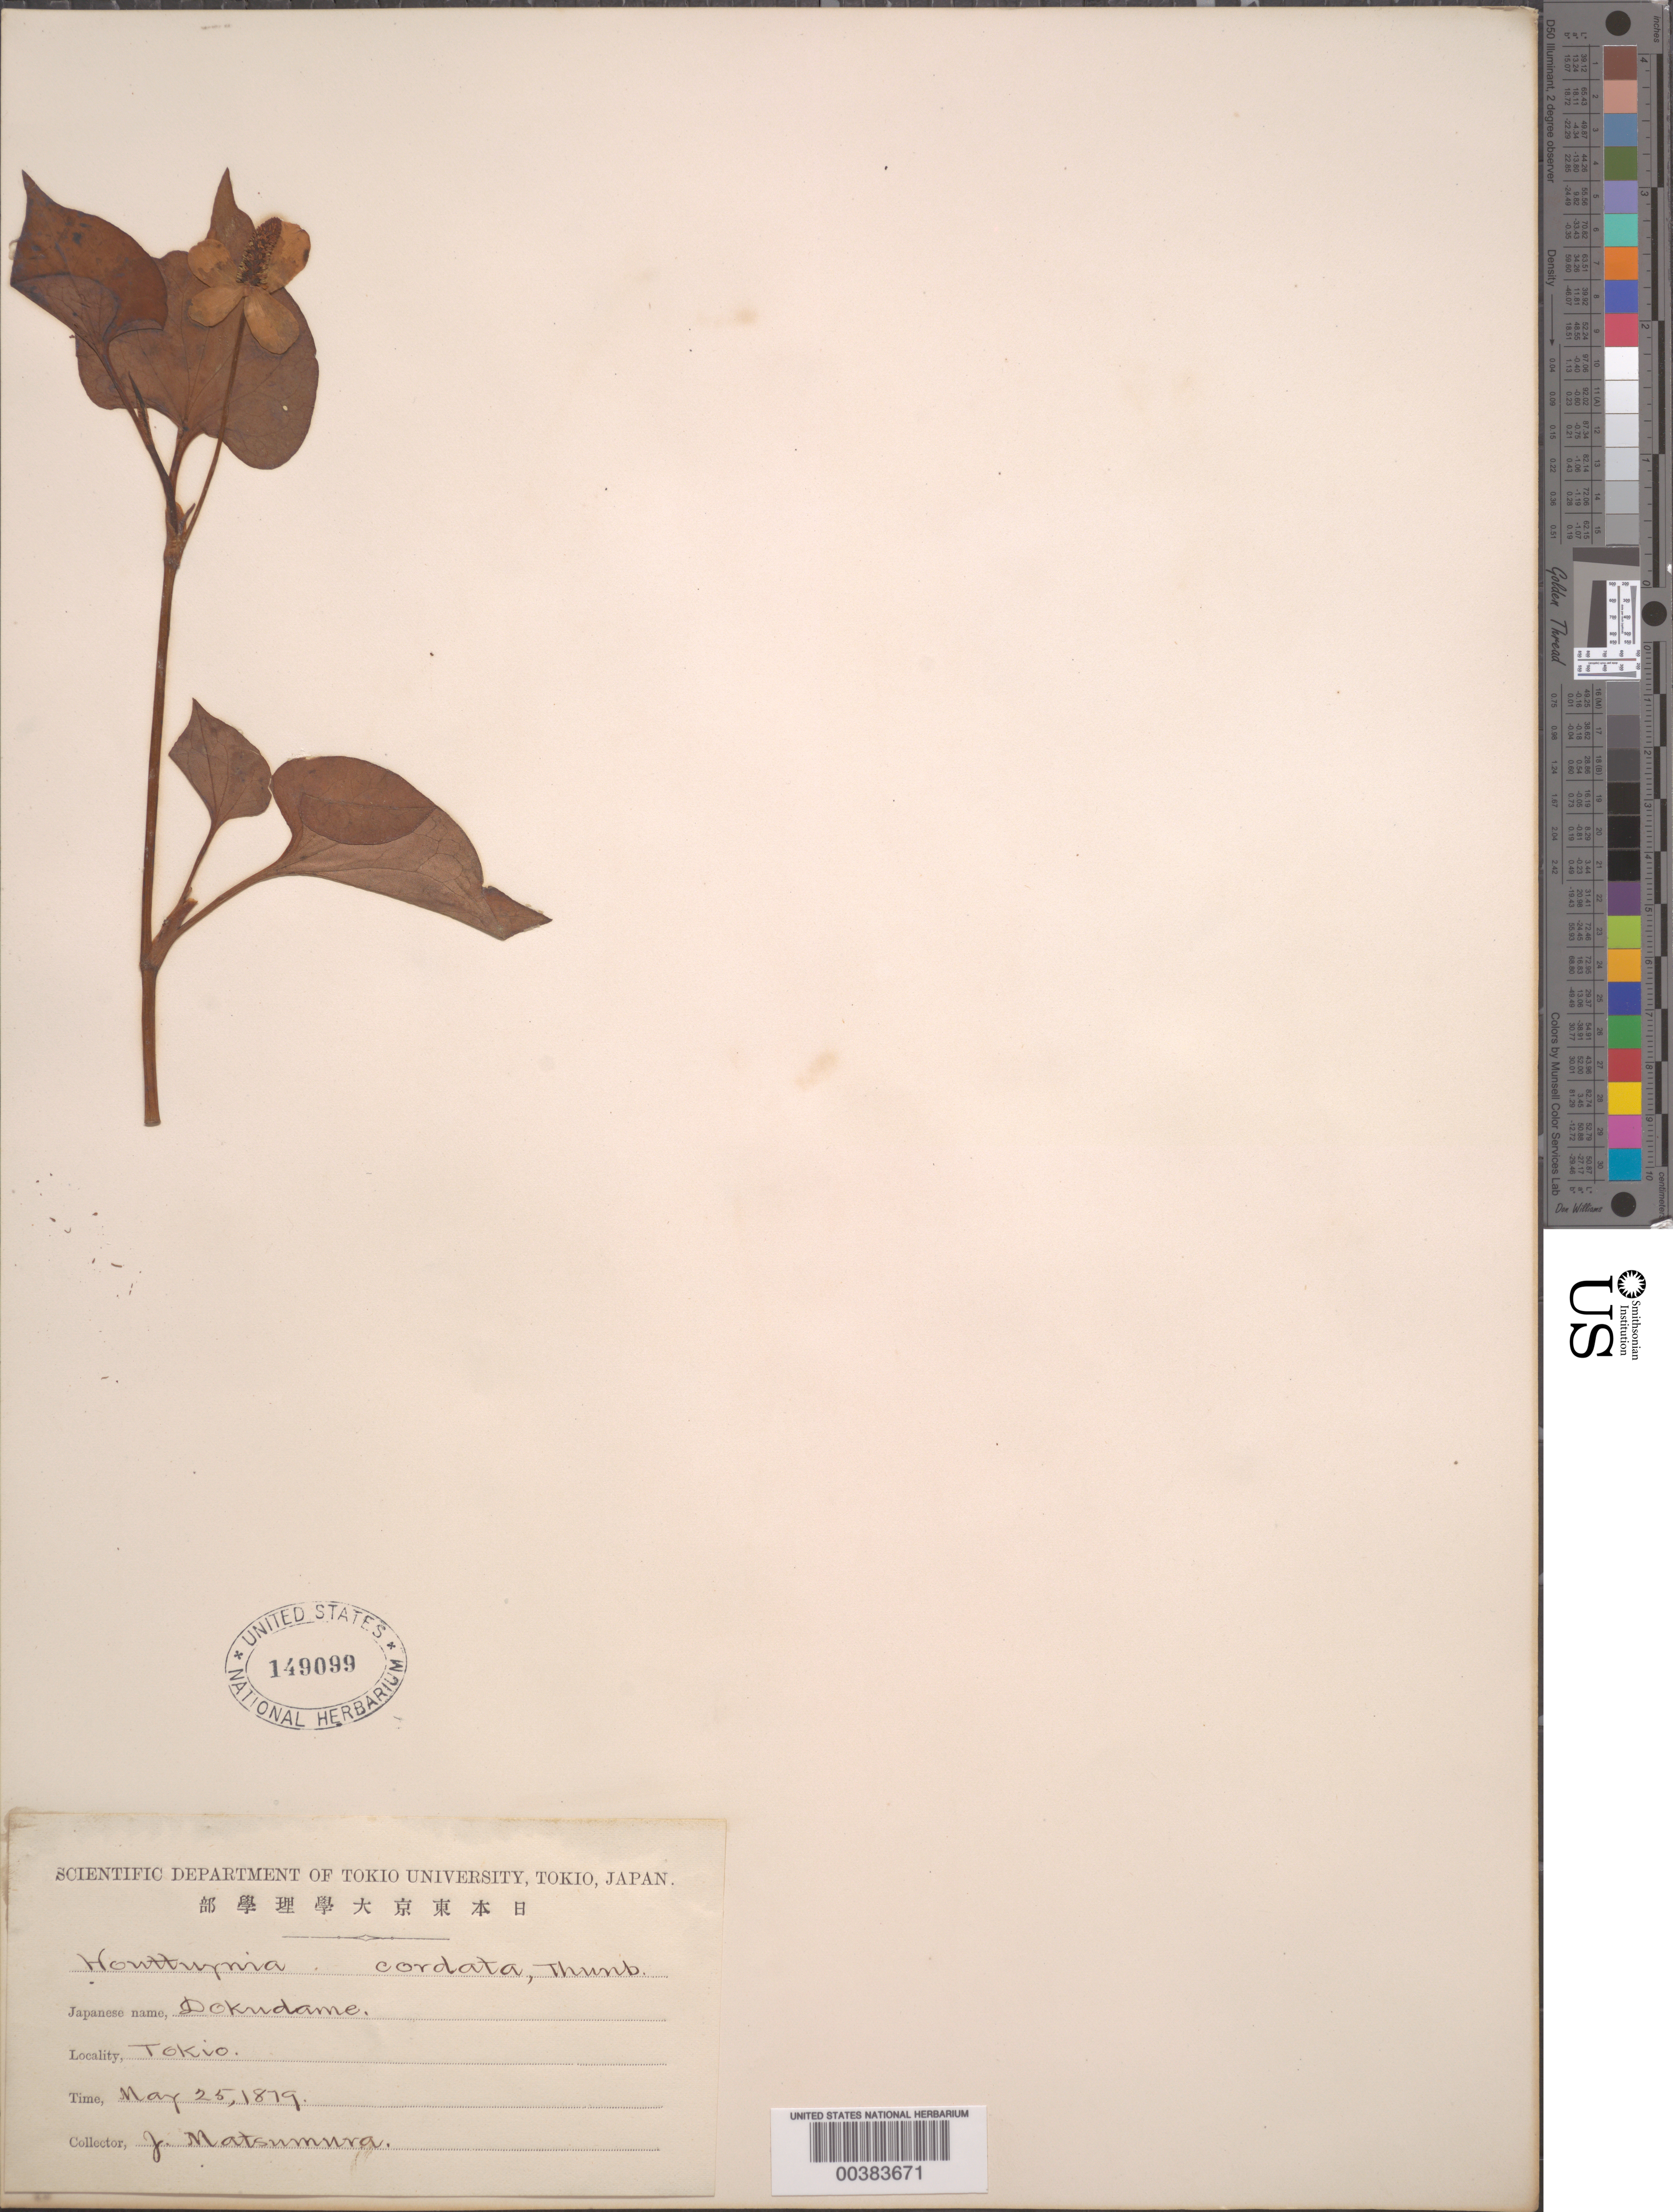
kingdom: Plantae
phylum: Tracheophyta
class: Magnoliopsida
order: Piperales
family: Saururaceae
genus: Houttuynia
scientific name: Houttuynia cordata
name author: Thunb.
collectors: J. Matsumura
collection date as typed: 25 May 1879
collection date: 1879-05-25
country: Japan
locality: Tokyo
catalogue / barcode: US 149099